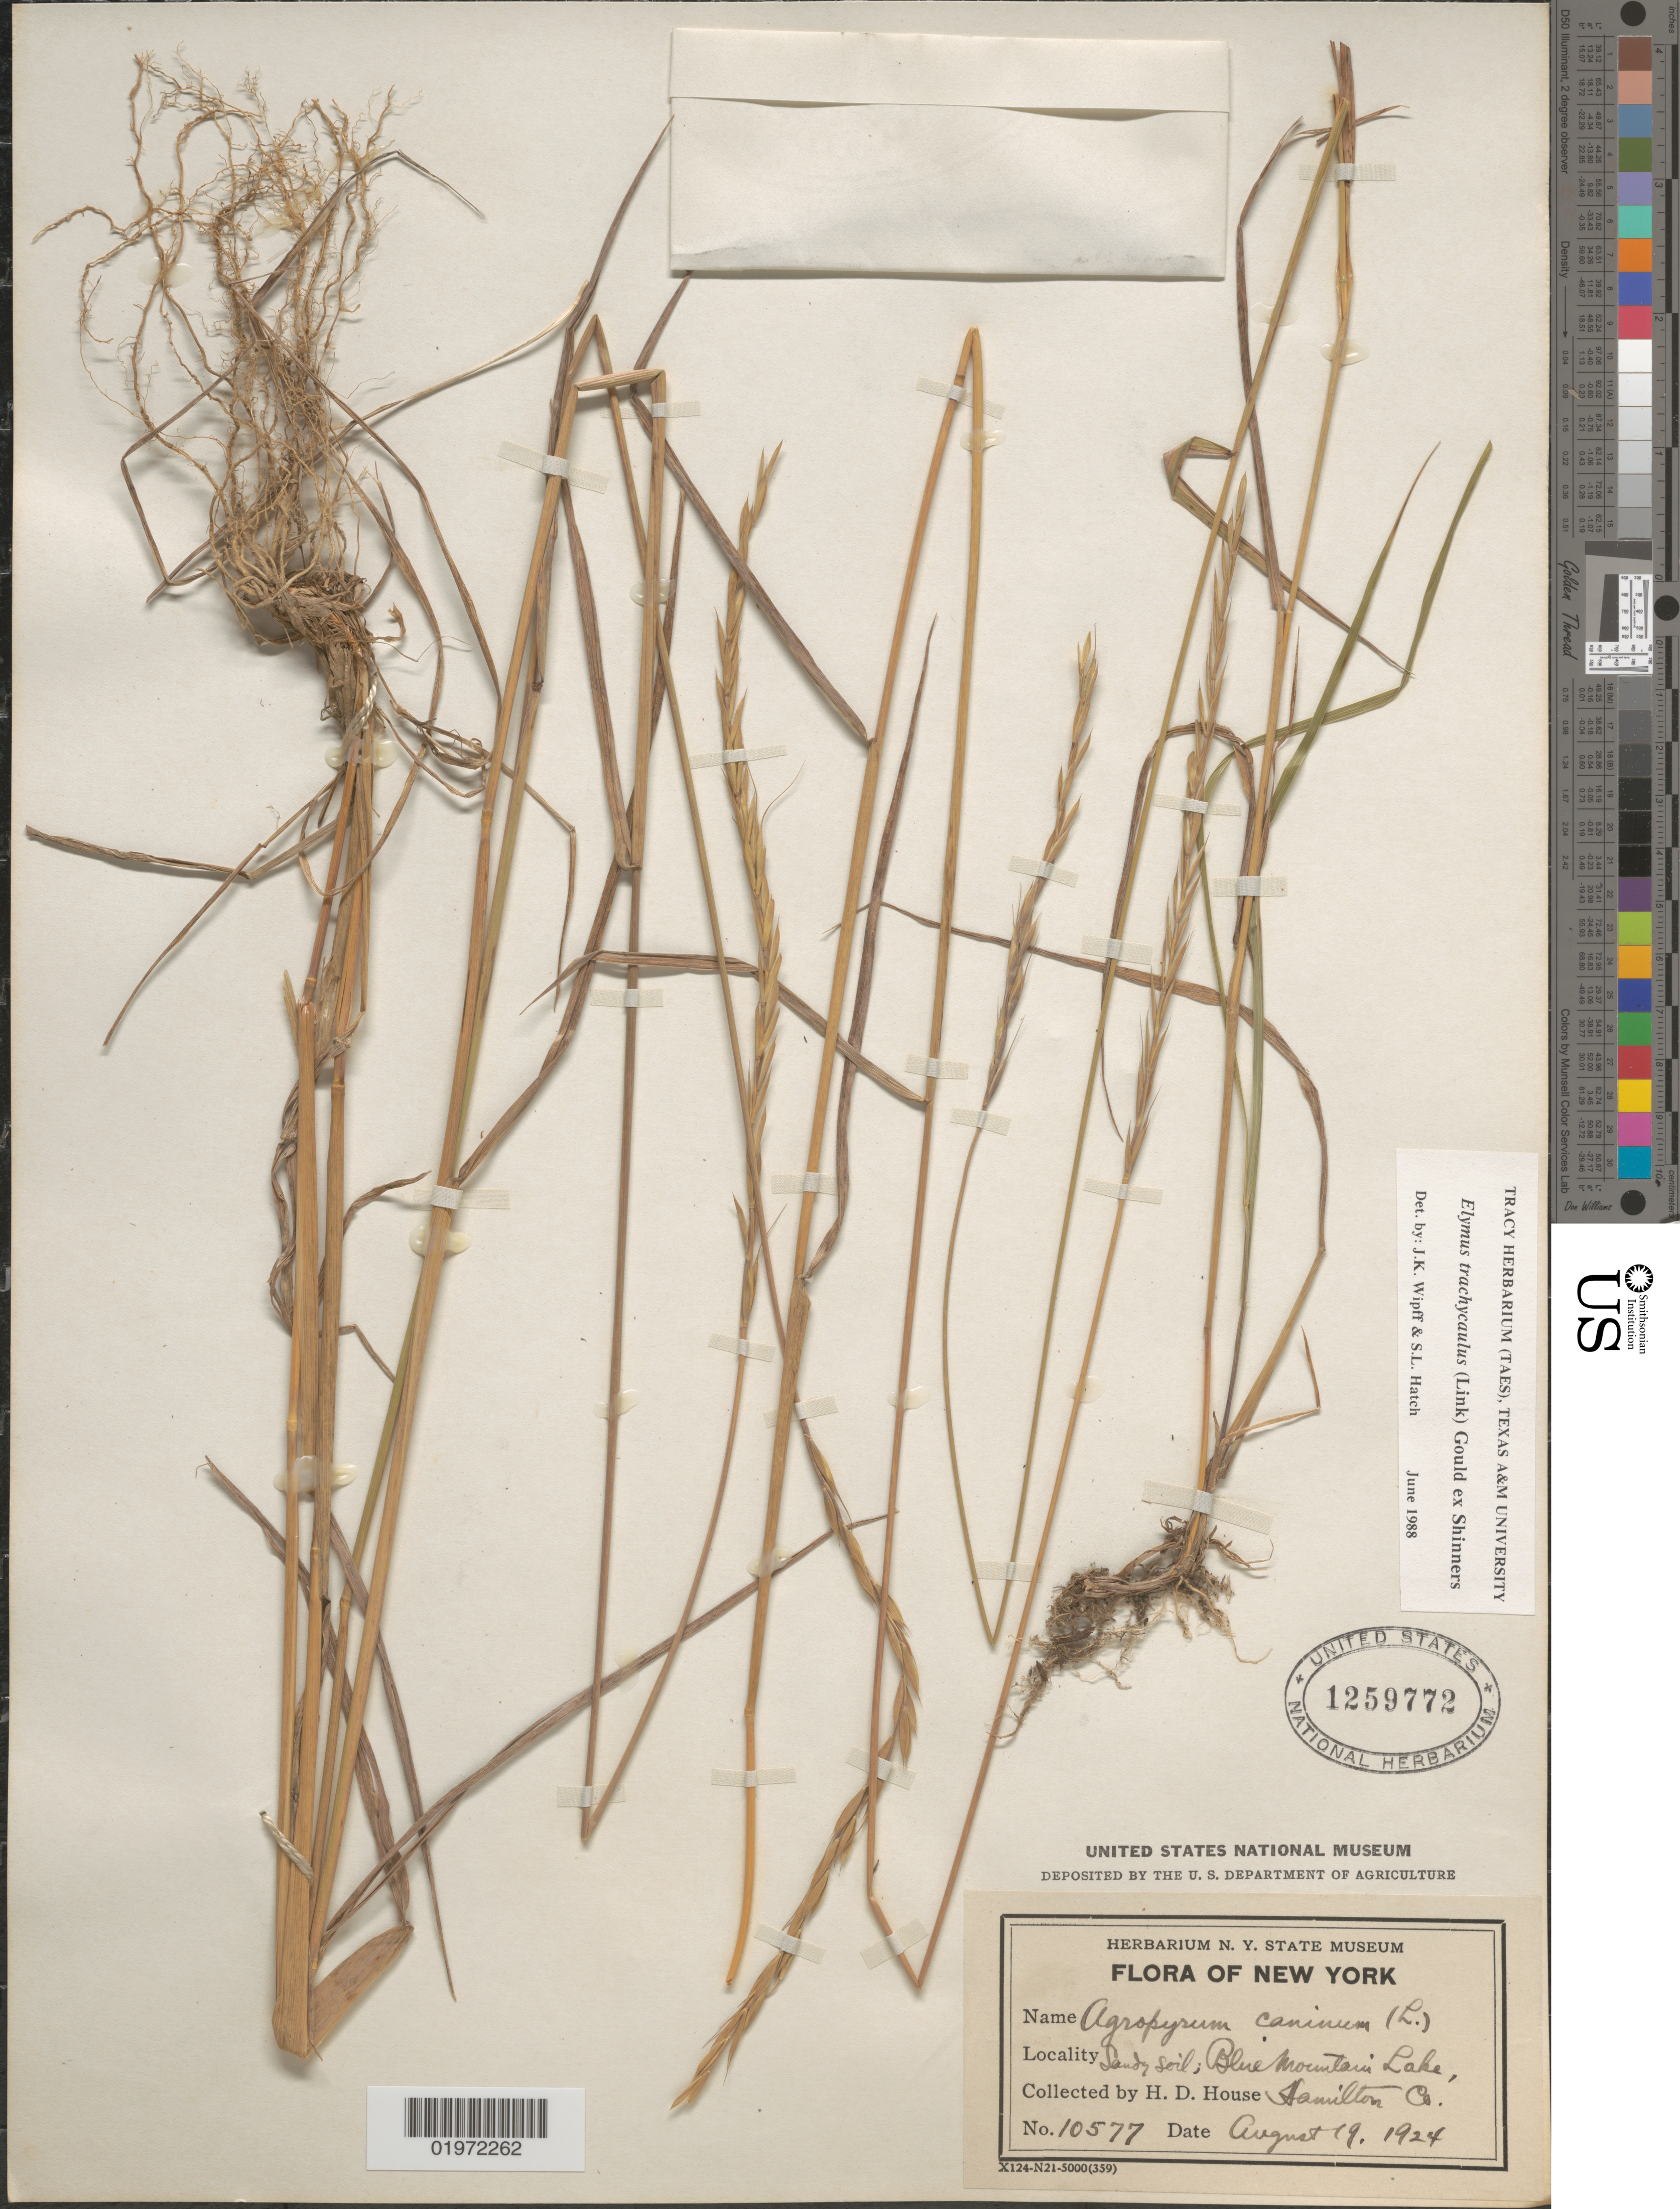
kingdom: Plantae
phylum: Tracheophyta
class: Liliopsida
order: Poales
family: Poaceae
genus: Elymus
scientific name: Elymus trachycaulus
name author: (Link) Gould ex Shinners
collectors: H. D. House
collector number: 10577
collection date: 1924-08-19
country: United States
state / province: New York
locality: Sandy soil, Blue Mountain Lake, Hamilton Co.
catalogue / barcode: US 1259772